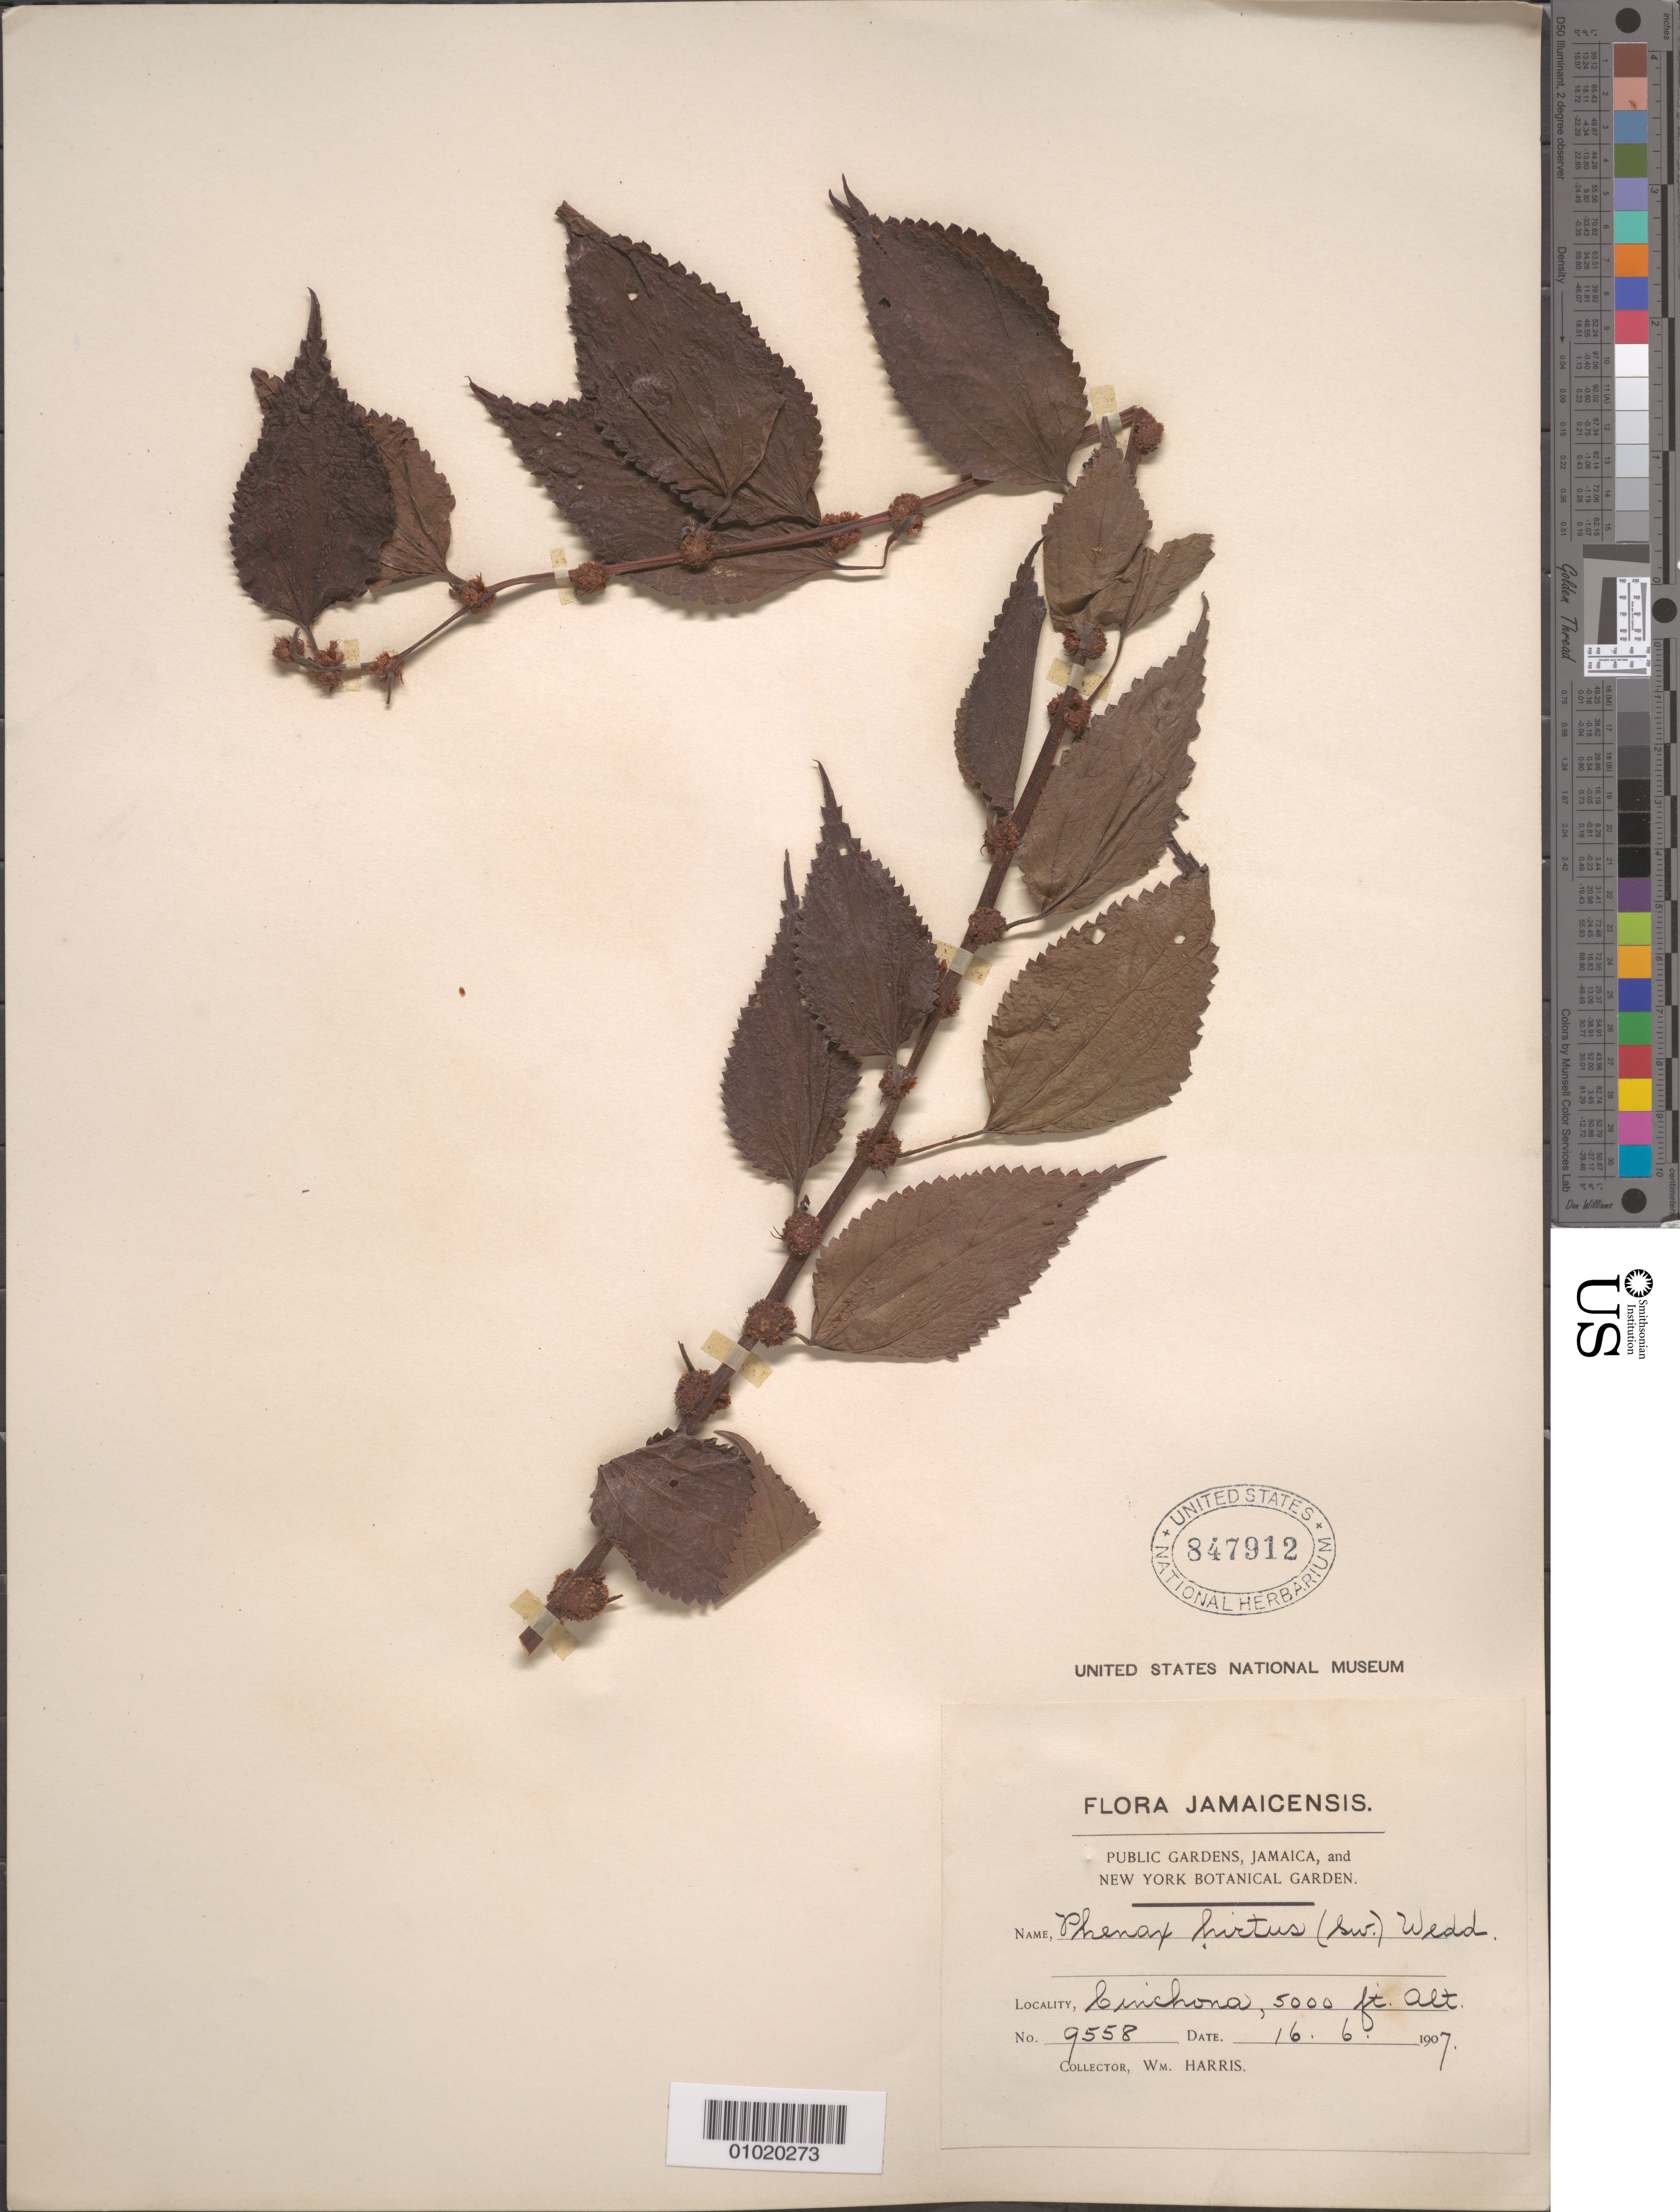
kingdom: Plantae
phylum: Tracheophyta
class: Magnoliopsida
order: Rosales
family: Urticaceae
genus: Phenax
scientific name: Phenax hirtus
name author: (Sw.) Wedd.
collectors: W. Harris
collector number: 9558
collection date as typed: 16 Jun 1907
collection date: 1907-06-16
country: Jamaica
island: Jamaica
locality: Cinchona.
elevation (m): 1524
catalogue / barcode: US 847912